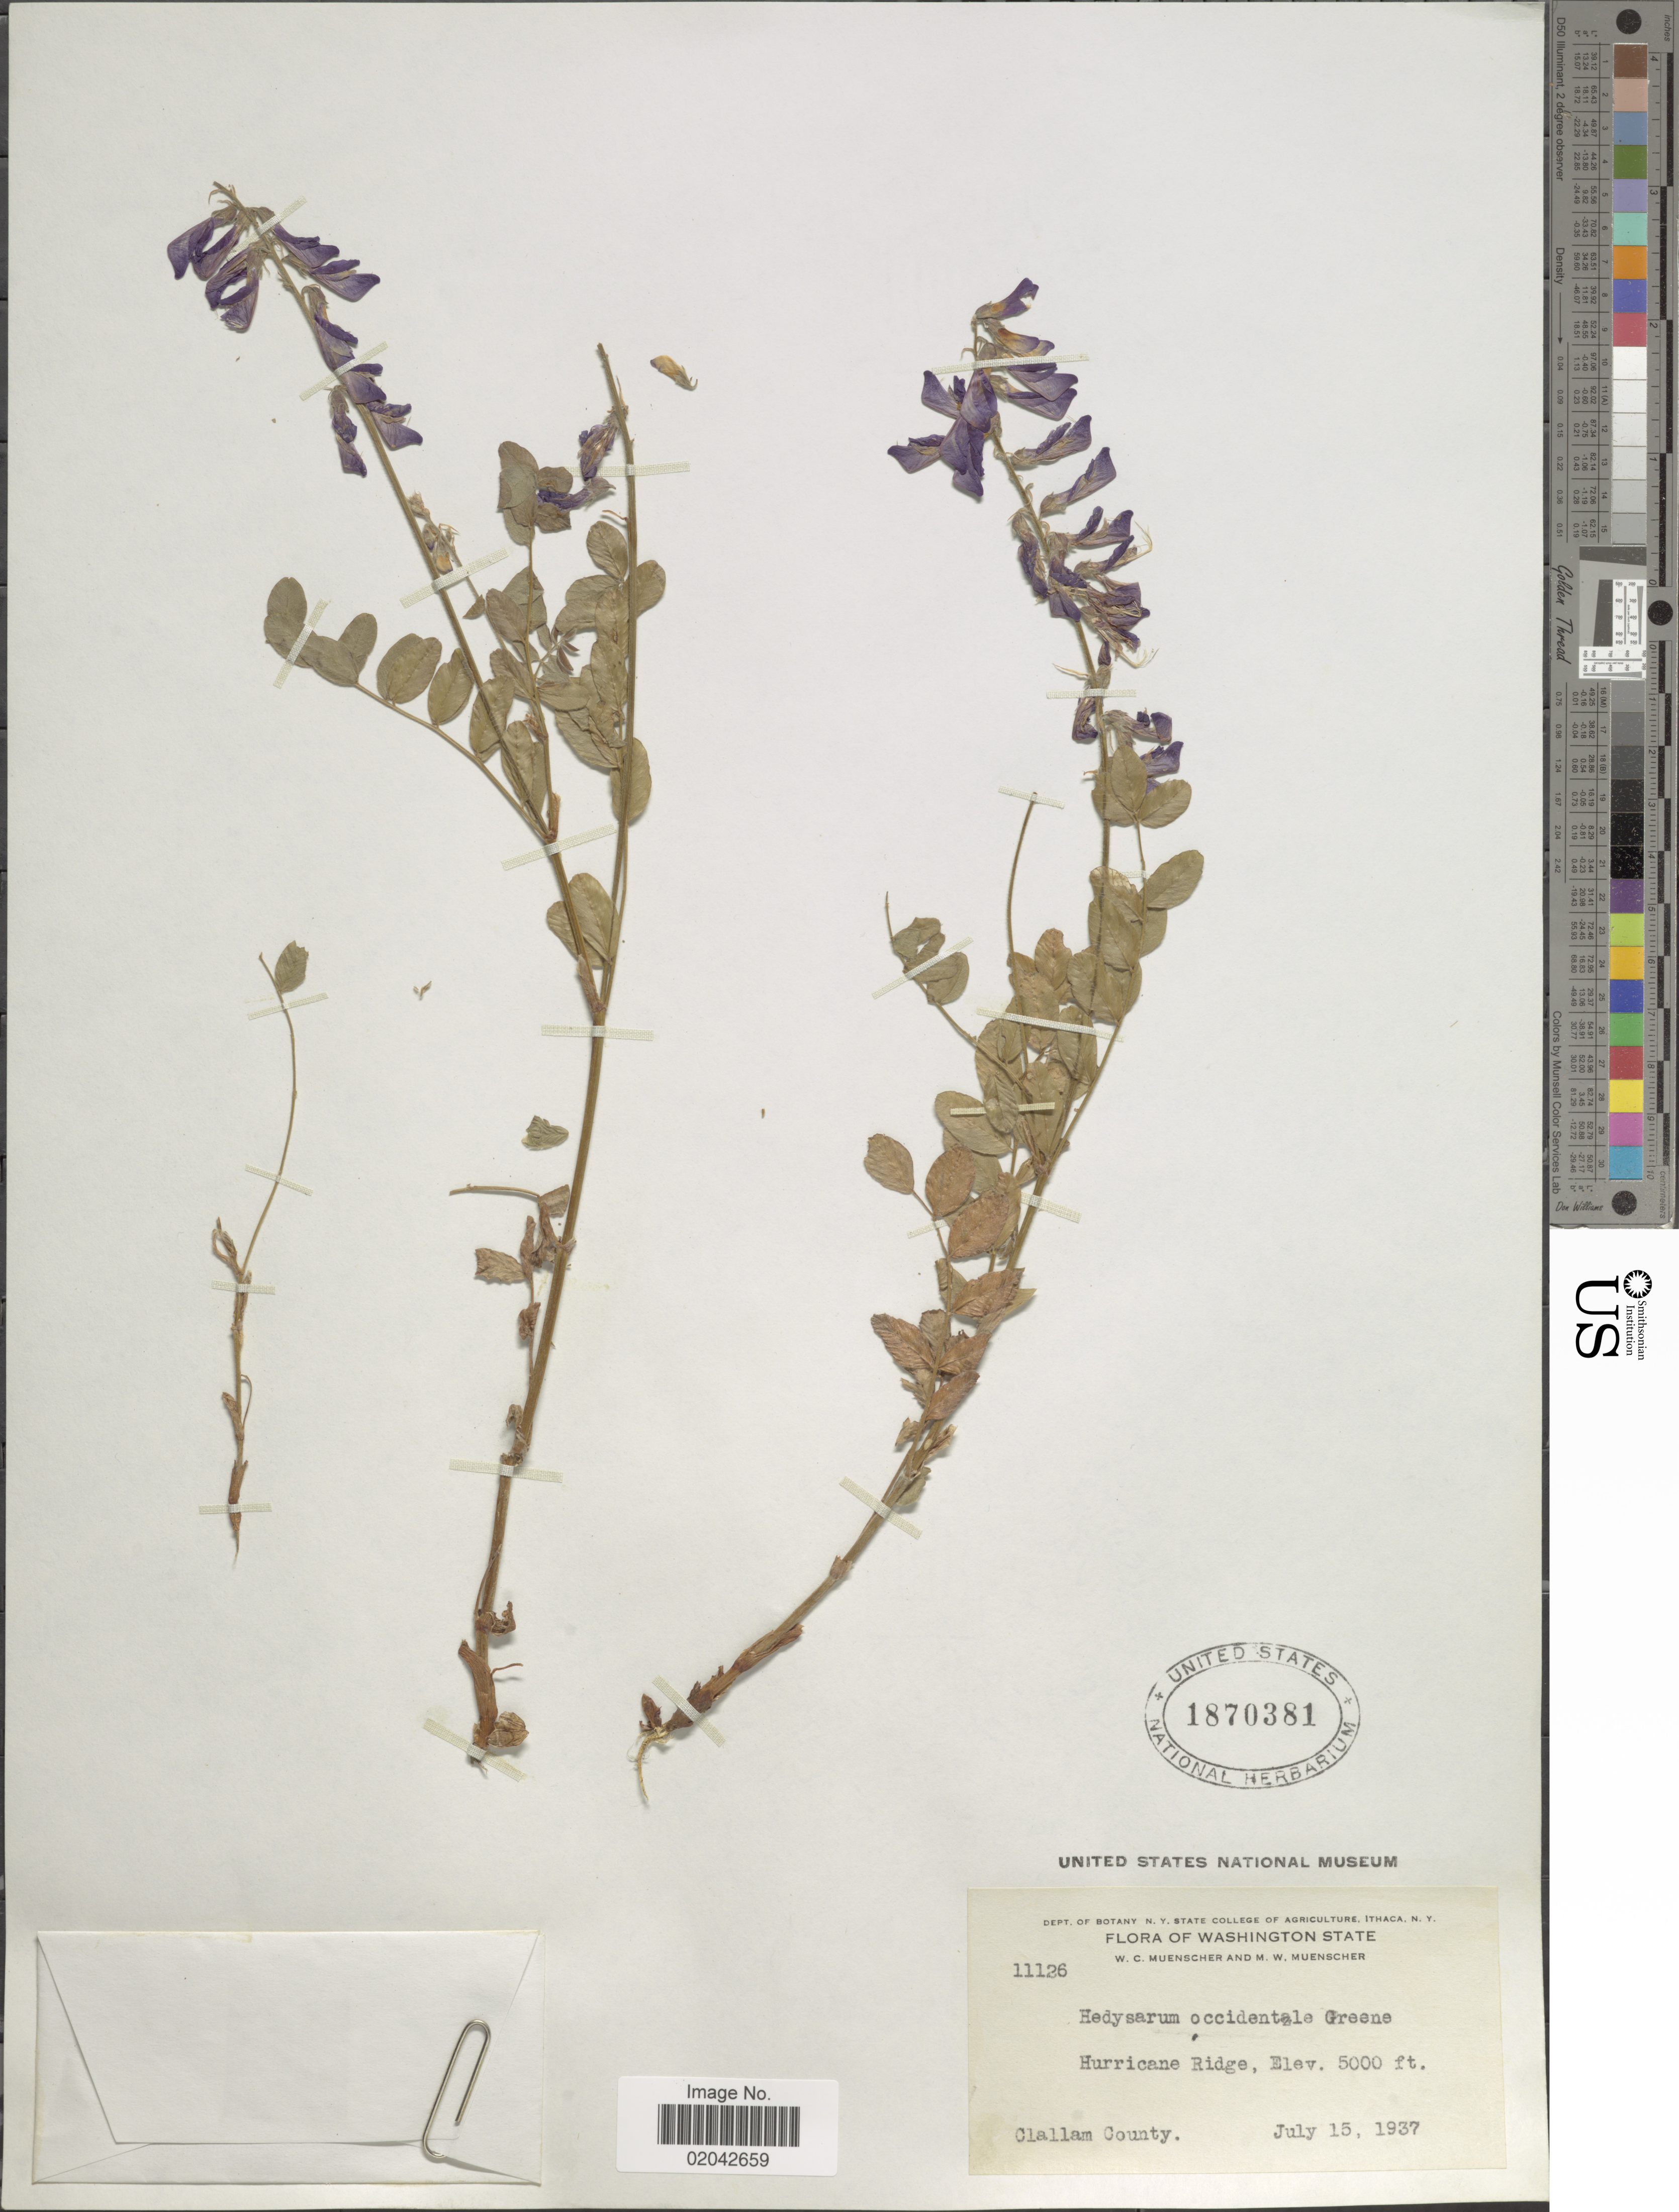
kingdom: Plantae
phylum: Tracheophyta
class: Magnoliopsida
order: Fabales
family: Fabaceae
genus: Hedysarum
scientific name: Hedysarum occidentale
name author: Greene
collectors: W. Muenscher & M. Muenscher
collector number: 11126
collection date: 1937-07-15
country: United States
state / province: Washington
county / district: Clallam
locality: Hurricane Ridge, Clallam County.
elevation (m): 1524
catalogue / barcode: US 1870381